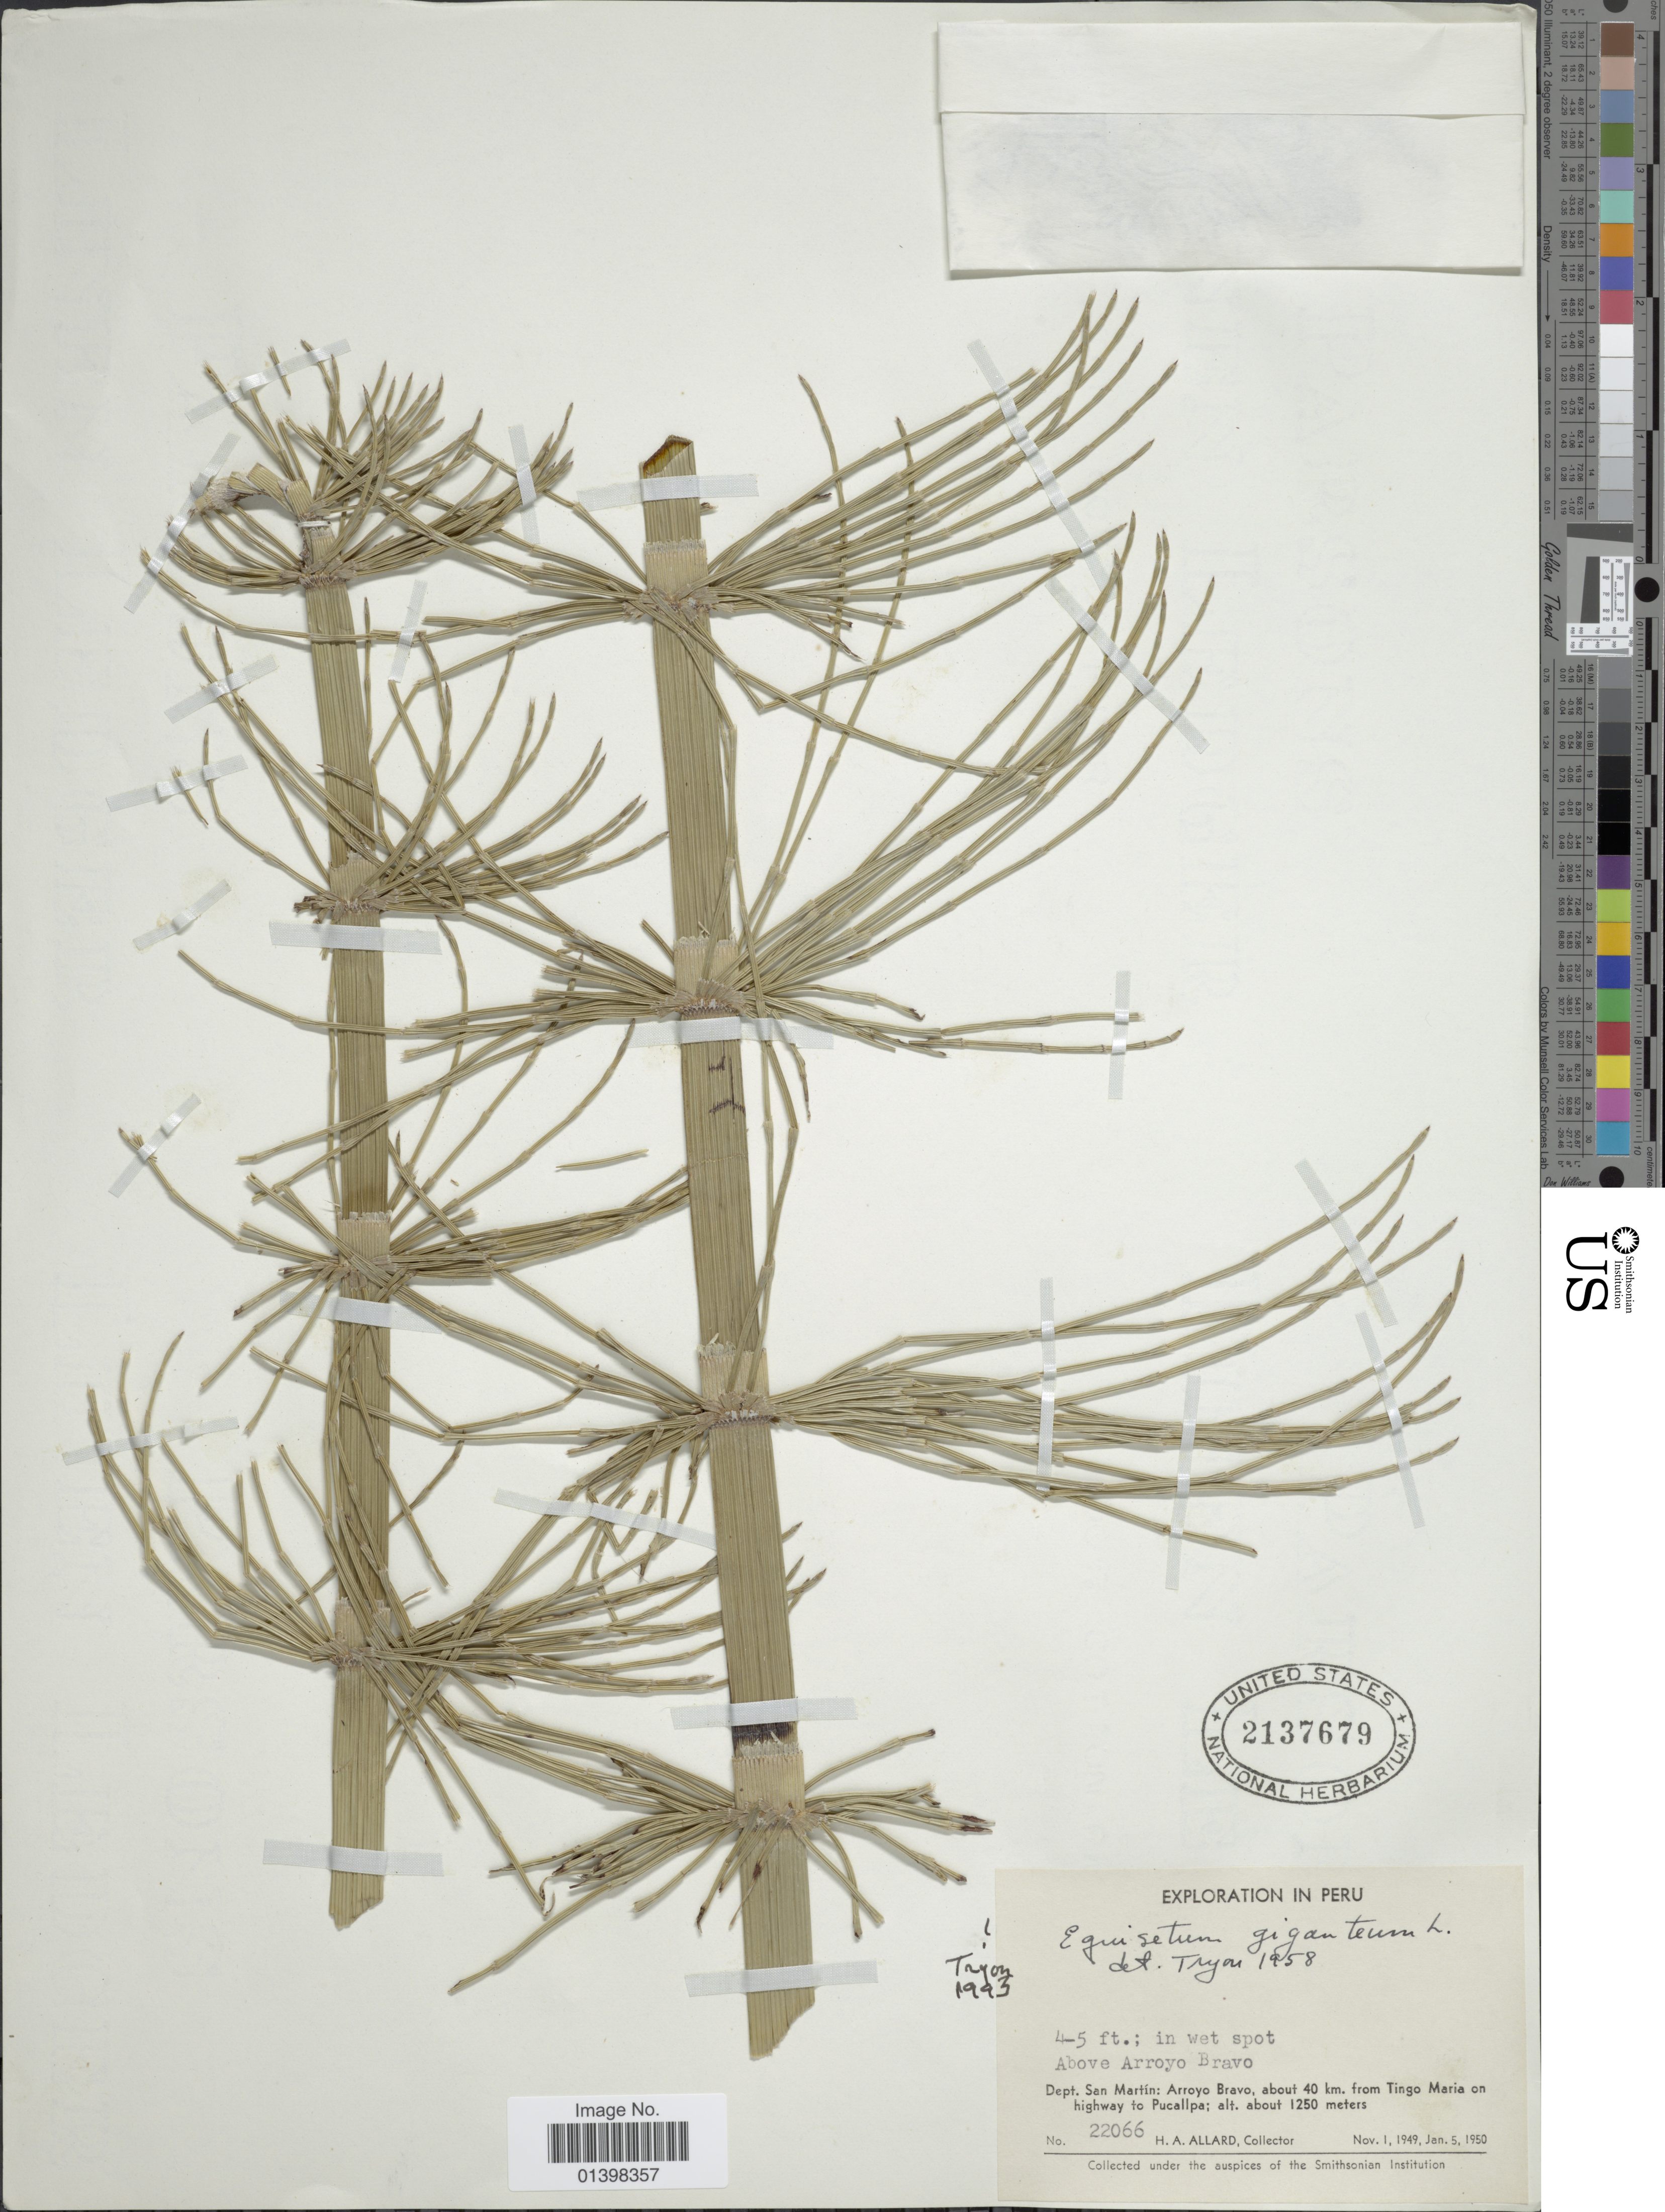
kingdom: Plantae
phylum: Tracheophyta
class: Polypodiopsida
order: Equisetales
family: Equisetaceae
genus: Equisetum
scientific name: Equisetum giganteum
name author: L.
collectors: H. A. Allard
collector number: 22066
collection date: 1949-11-01/1950-01-05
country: Peru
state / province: San Martín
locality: Arroyo Bravo, about 40 km. from Tingo Maria on highway to Pucallpa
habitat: in wet spot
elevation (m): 1250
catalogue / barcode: US 2137679